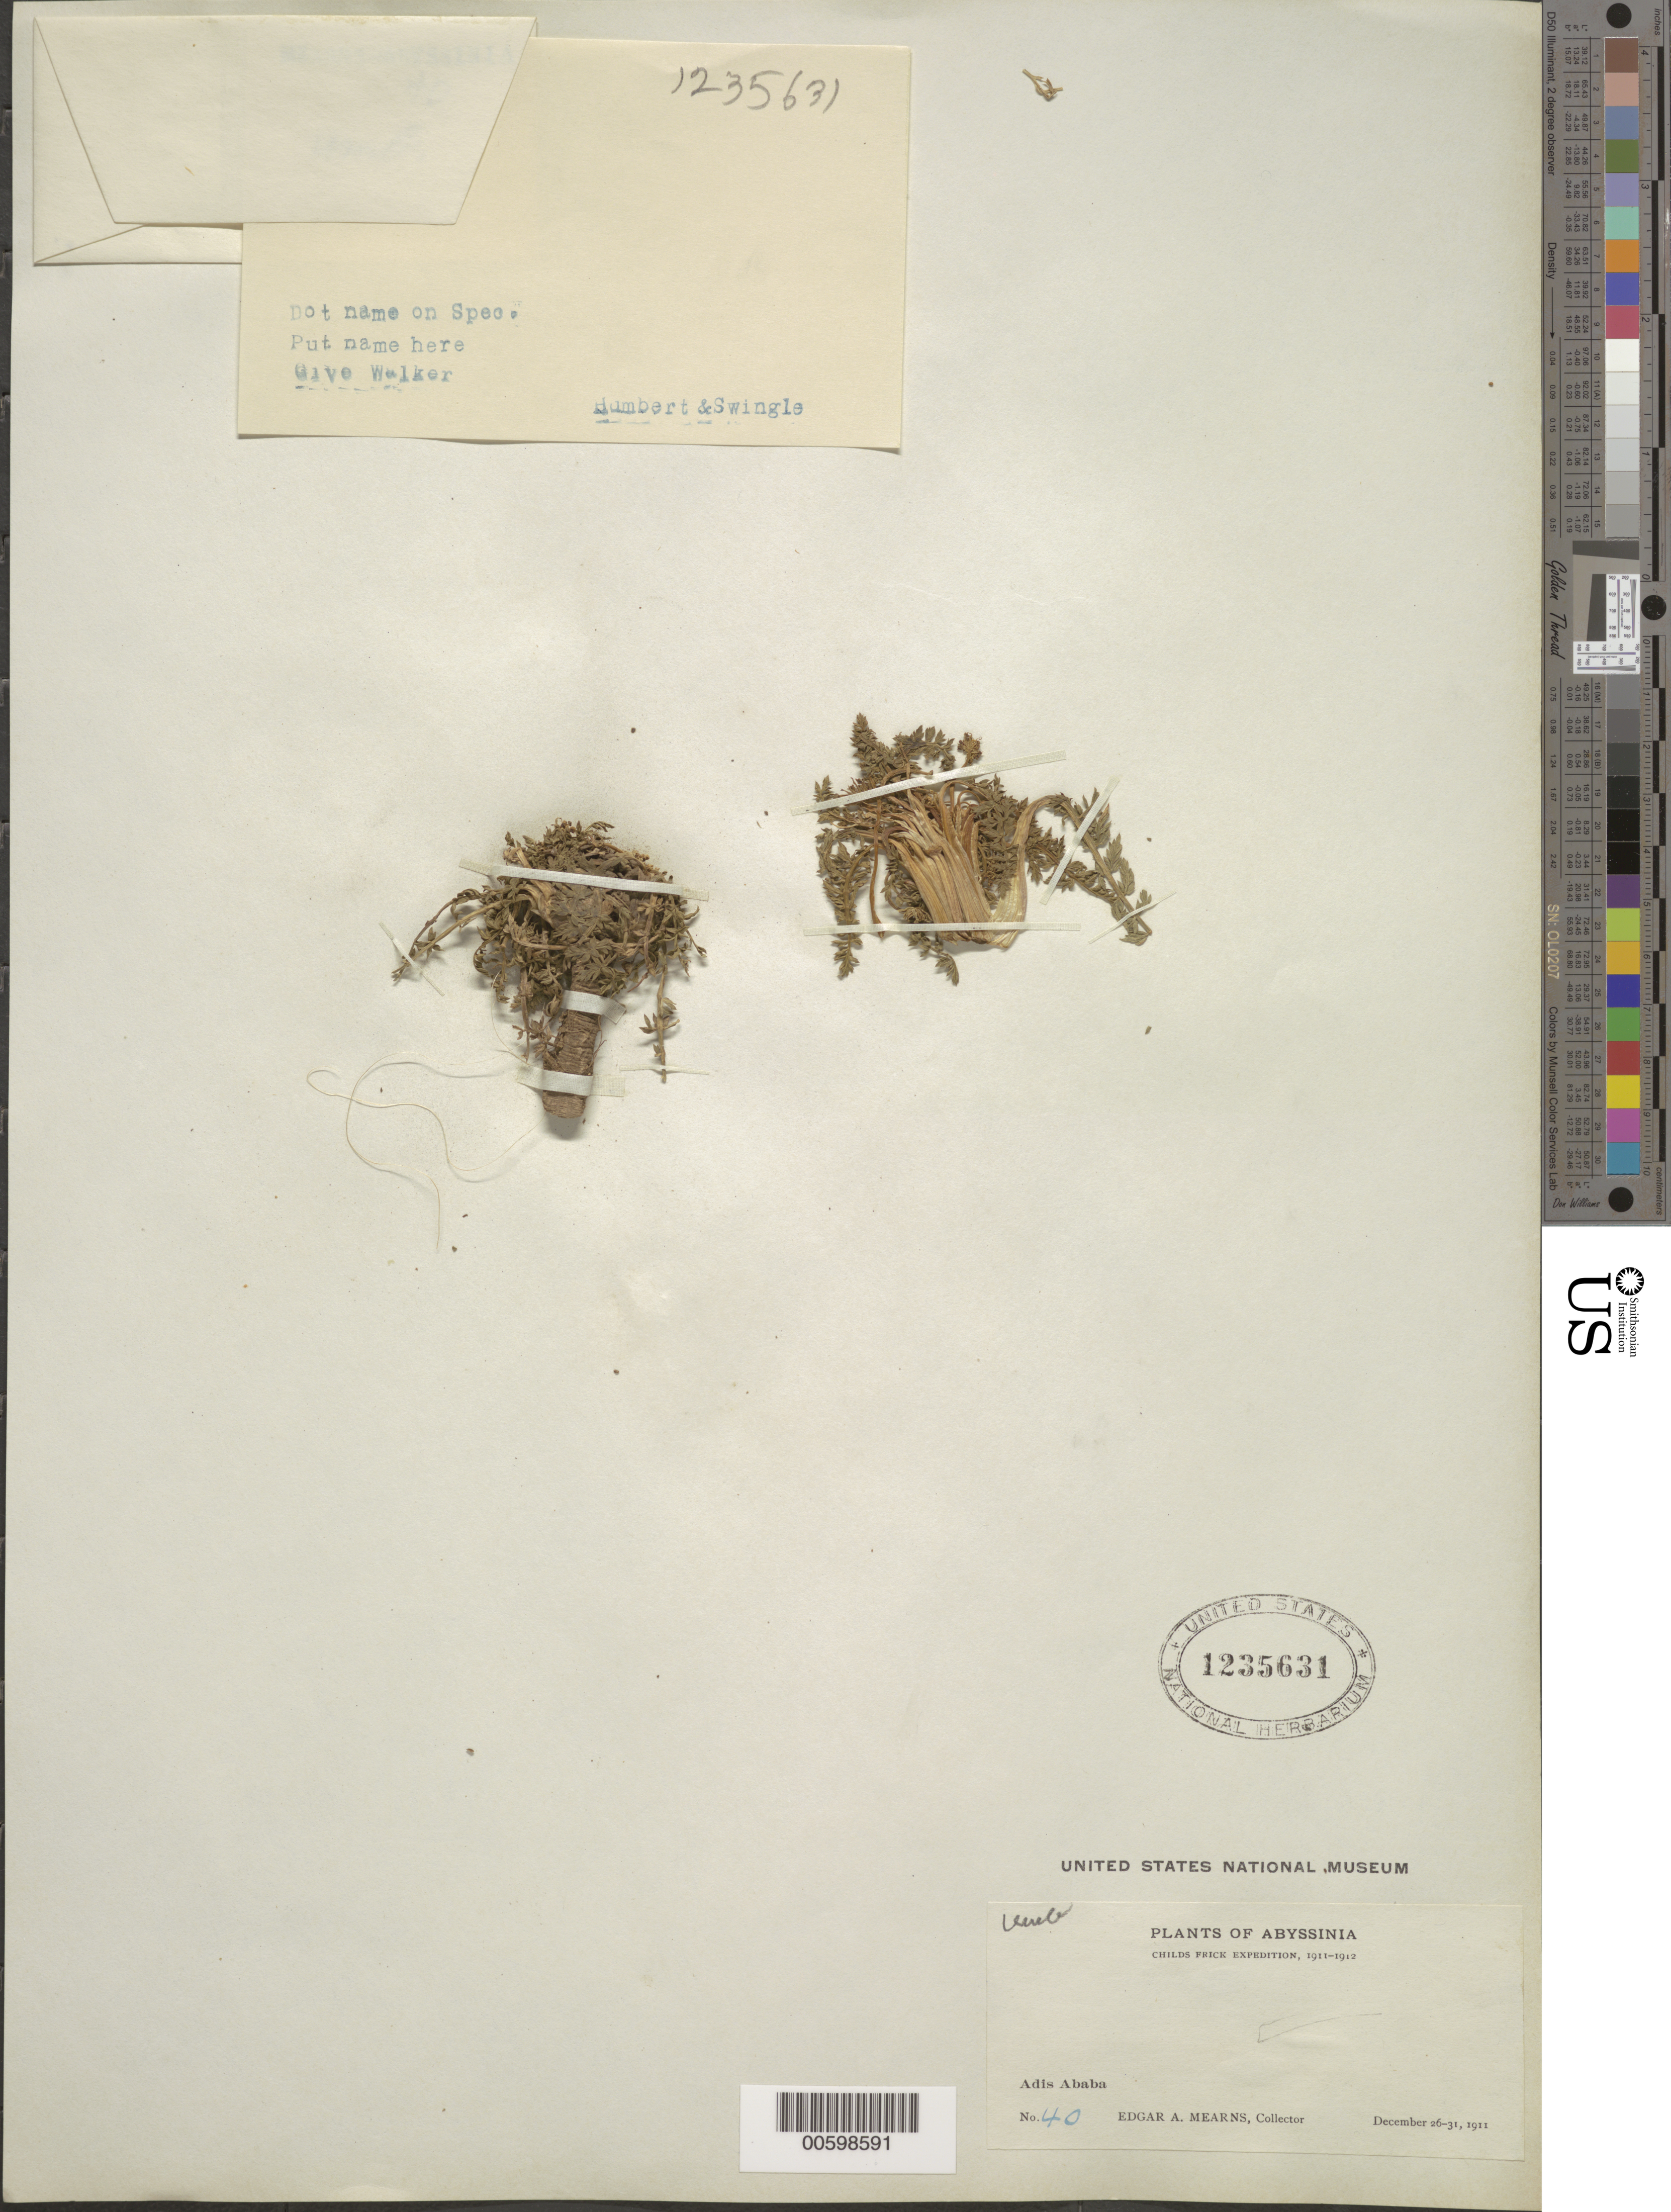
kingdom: Plantae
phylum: Tracheophyta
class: Magnoliopsida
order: Apiales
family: Apiaceae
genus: Ferula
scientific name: Ferula communis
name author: L.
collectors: E. A. Mearns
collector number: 40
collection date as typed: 26 Dec 1911 to 31 Dec 1911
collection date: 1911-12-26/1911-12-31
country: Kenya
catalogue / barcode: US 1235631